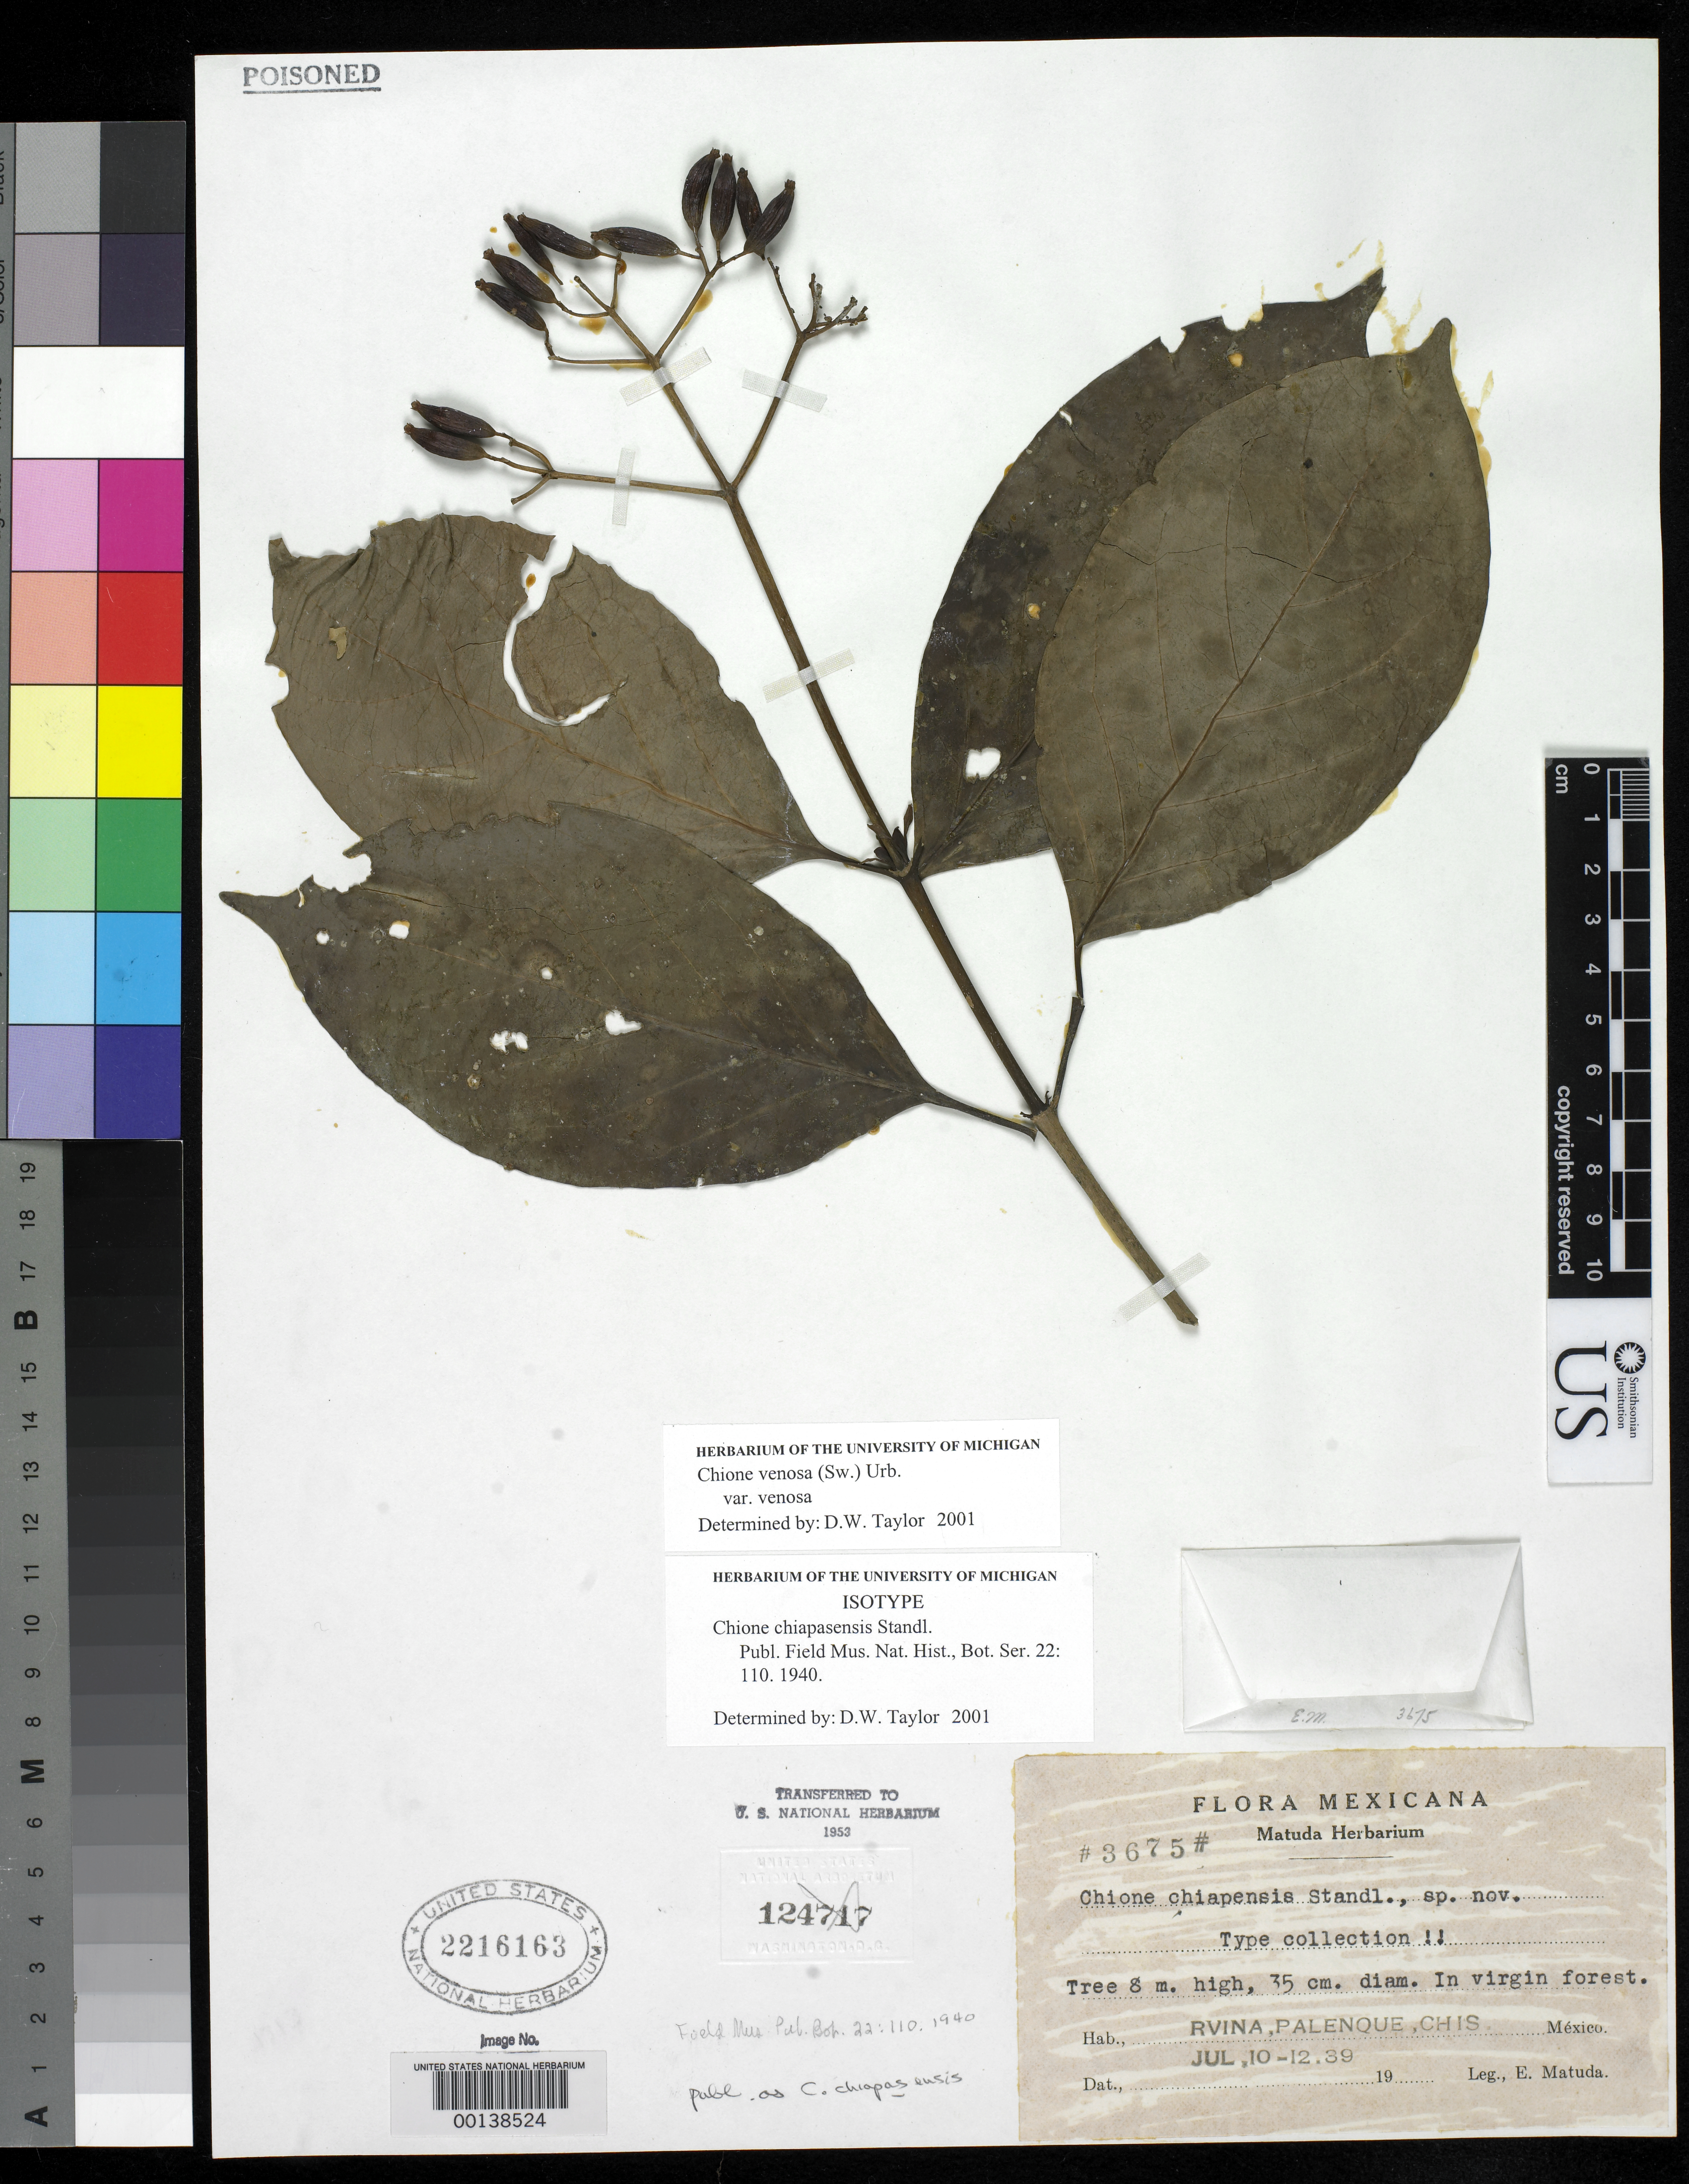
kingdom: Plantae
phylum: Tracheophyta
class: Magnoliopsida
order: Gentianales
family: Rubiaceae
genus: Chione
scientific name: Chione chiapasensis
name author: Standl.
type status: Isotype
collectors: E. Matuda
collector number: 3675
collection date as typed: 10 Jul 1939 to 12 Jul 1939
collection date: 1939-07-10/1939-07-12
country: Mexico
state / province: Chiapas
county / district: Palenque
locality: Palenque.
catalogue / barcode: US 2216163